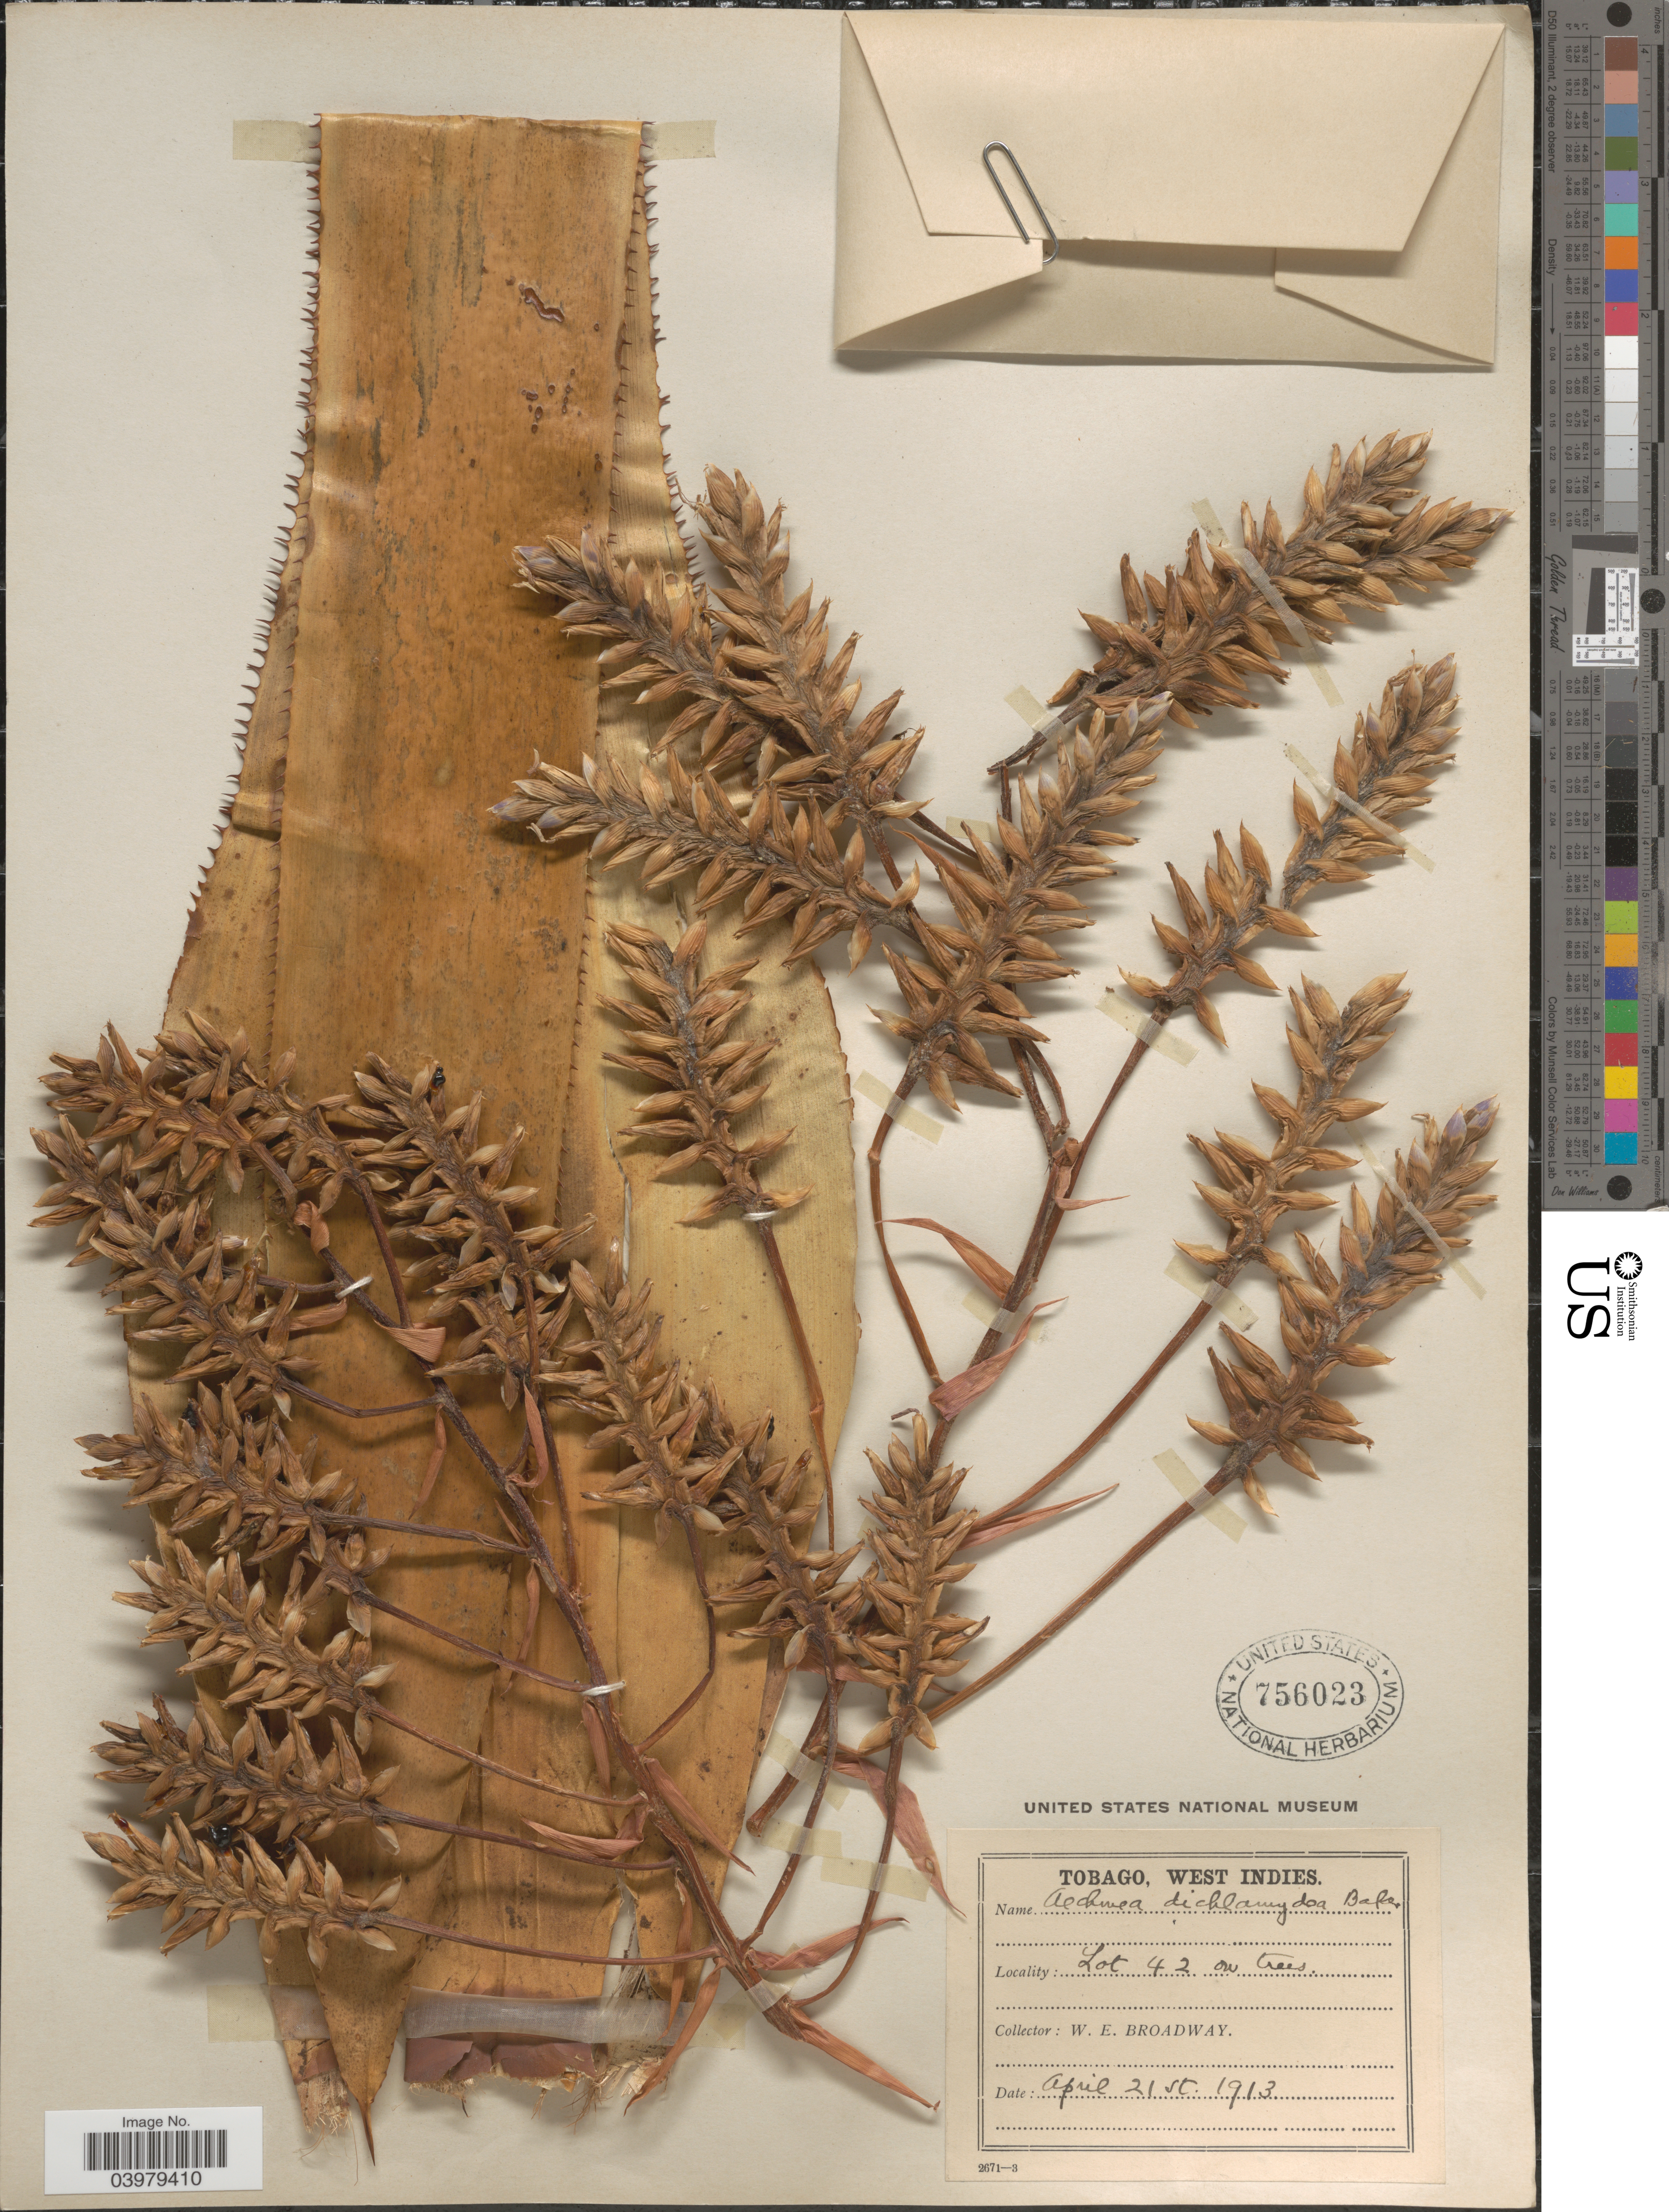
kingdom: Plantae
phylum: Tracheophyta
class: Liliopsida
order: Poales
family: Bromeliaceae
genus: Aechmea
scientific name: Aechmea dichlamydea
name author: Baker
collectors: W. E. Broadway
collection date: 1913-04-21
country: Trinidad and Tobago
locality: Tobago, West Indies. Lot 42 on trees.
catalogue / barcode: US 756023